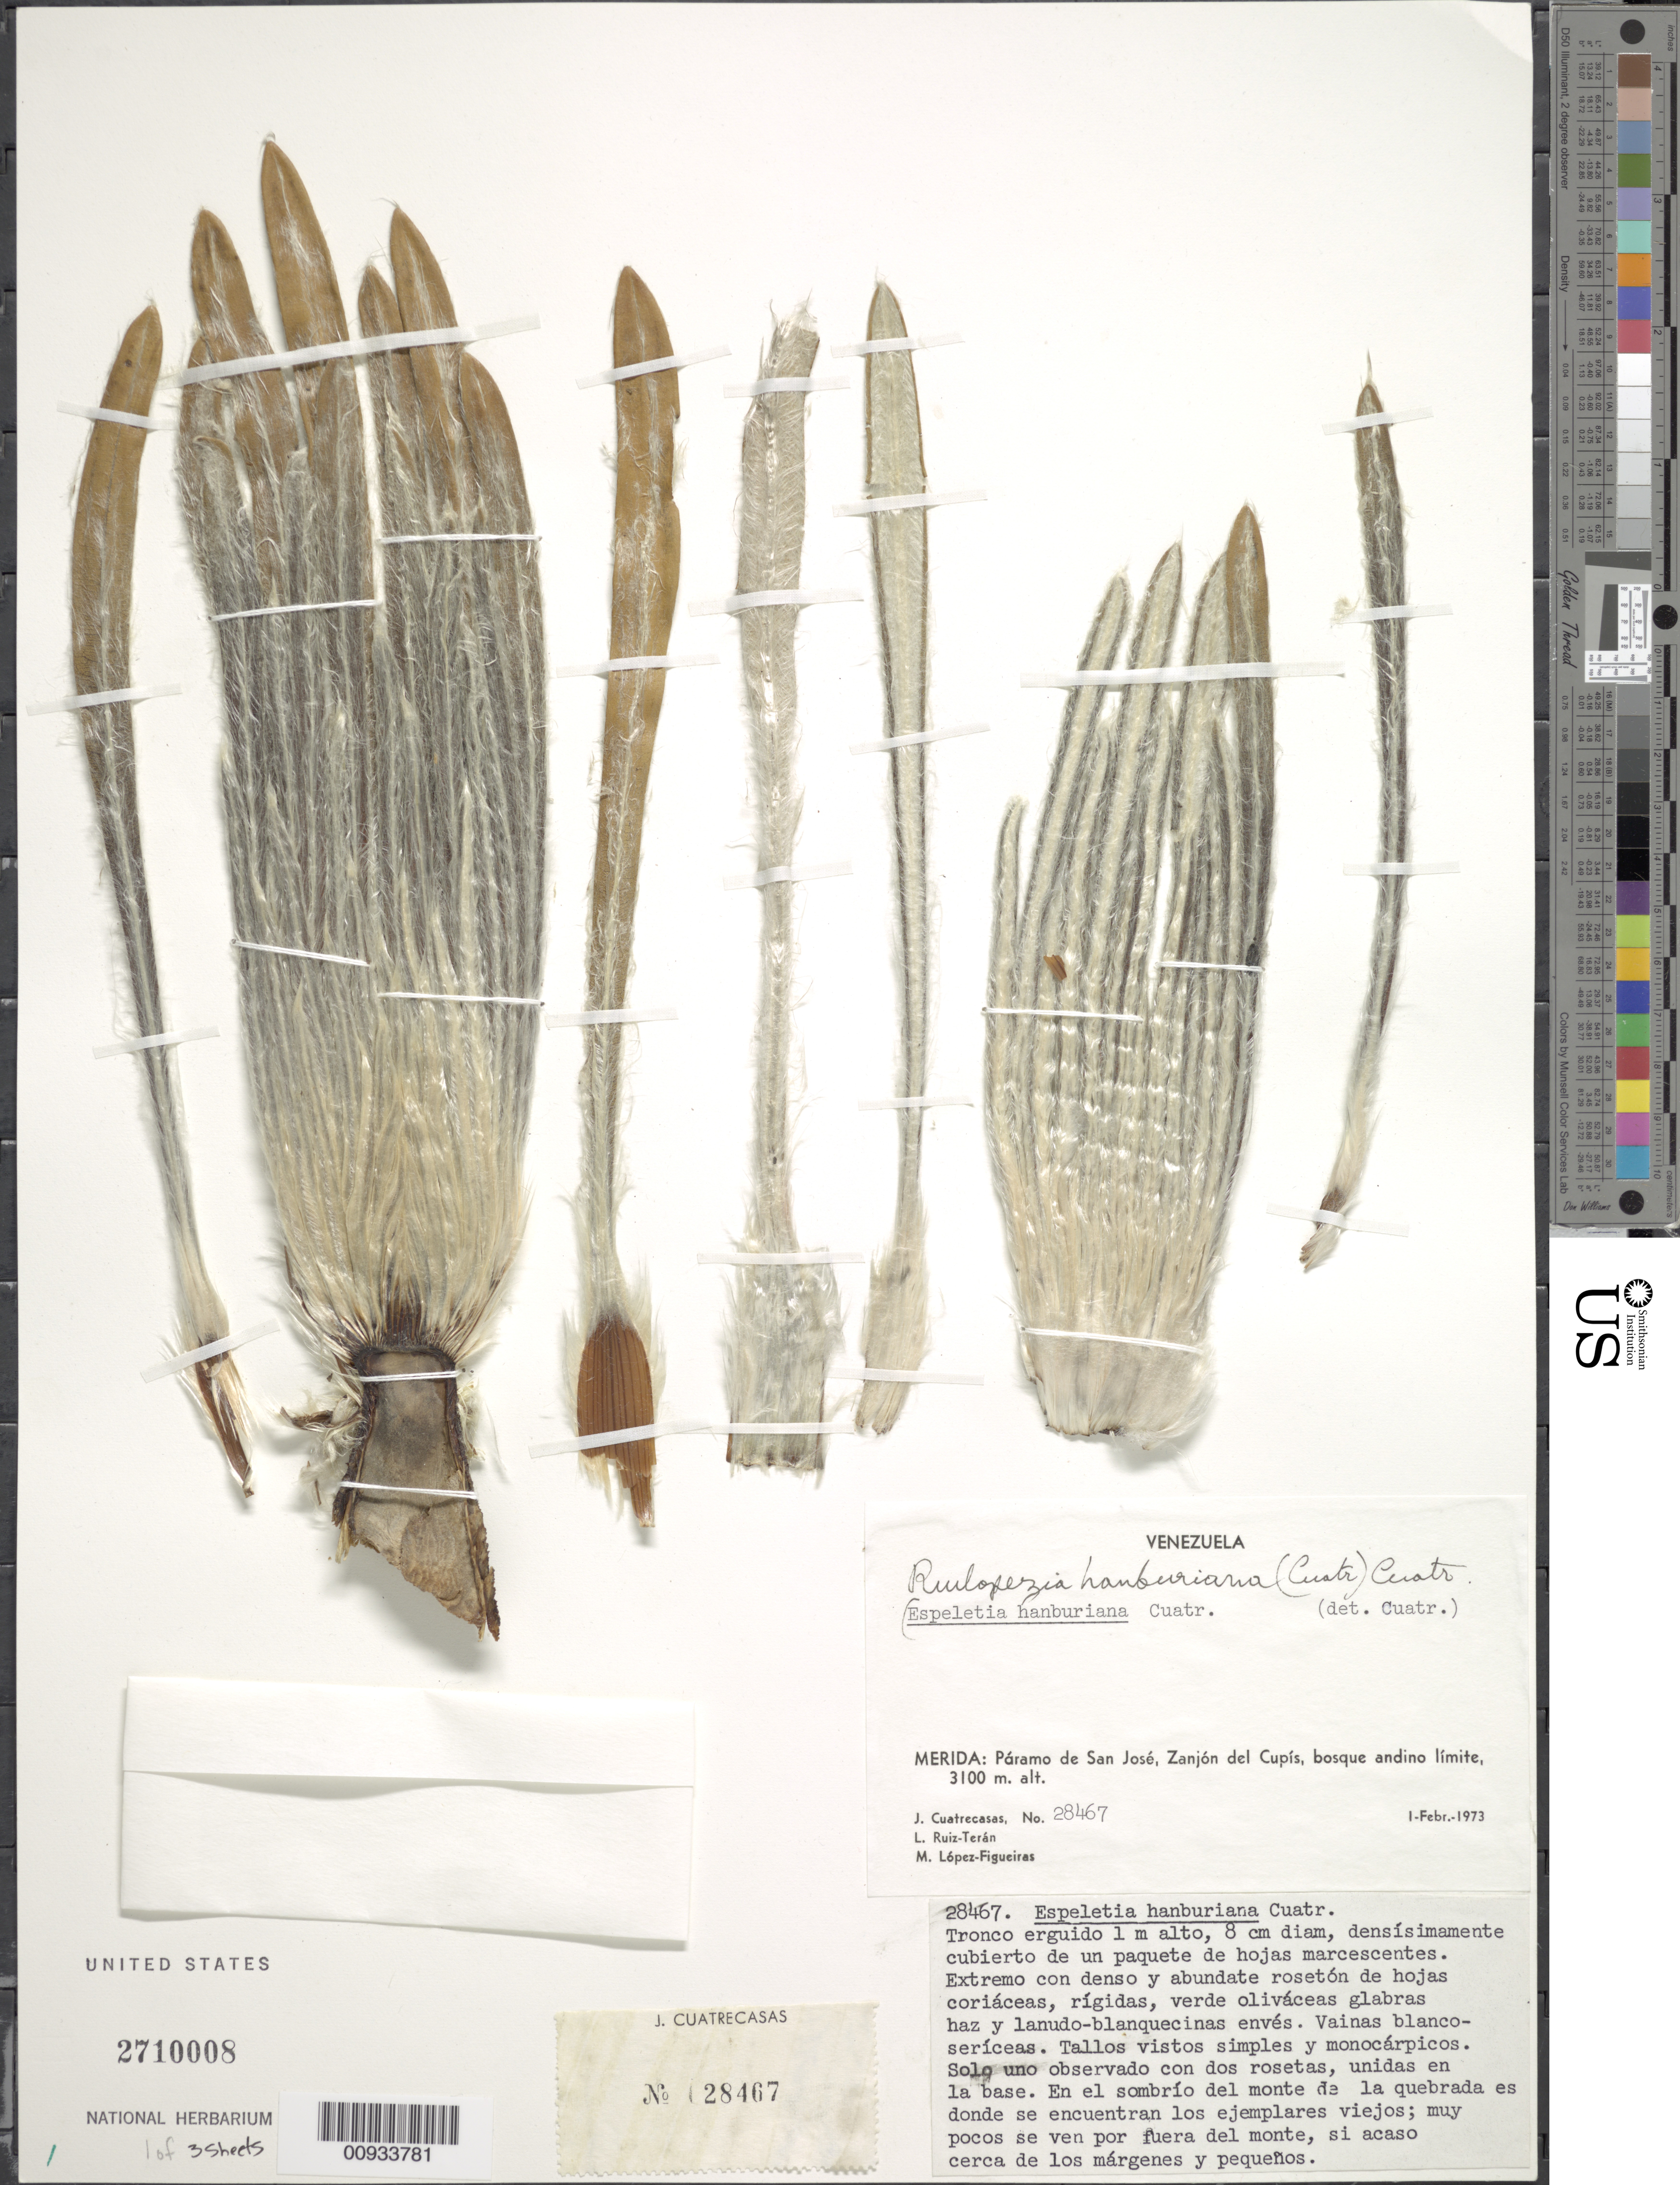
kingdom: Plantae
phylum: Tracheophyta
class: Magnoliopsida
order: Asterales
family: Asteraceae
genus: Ruilopezia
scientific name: Ruilopezia hanburiana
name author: (Cuatrec.) Cuatrec.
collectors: J. Cuatrecasas, L. E. Ruíz-Terán & M. López Figueiras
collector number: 28467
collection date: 1973-02-01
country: Venezuela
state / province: Mérida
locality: Páramo de San José. Páramo de San José, Zanjón del Cupís, bosque andino límite.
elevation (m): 3100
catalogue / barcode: US 2710008